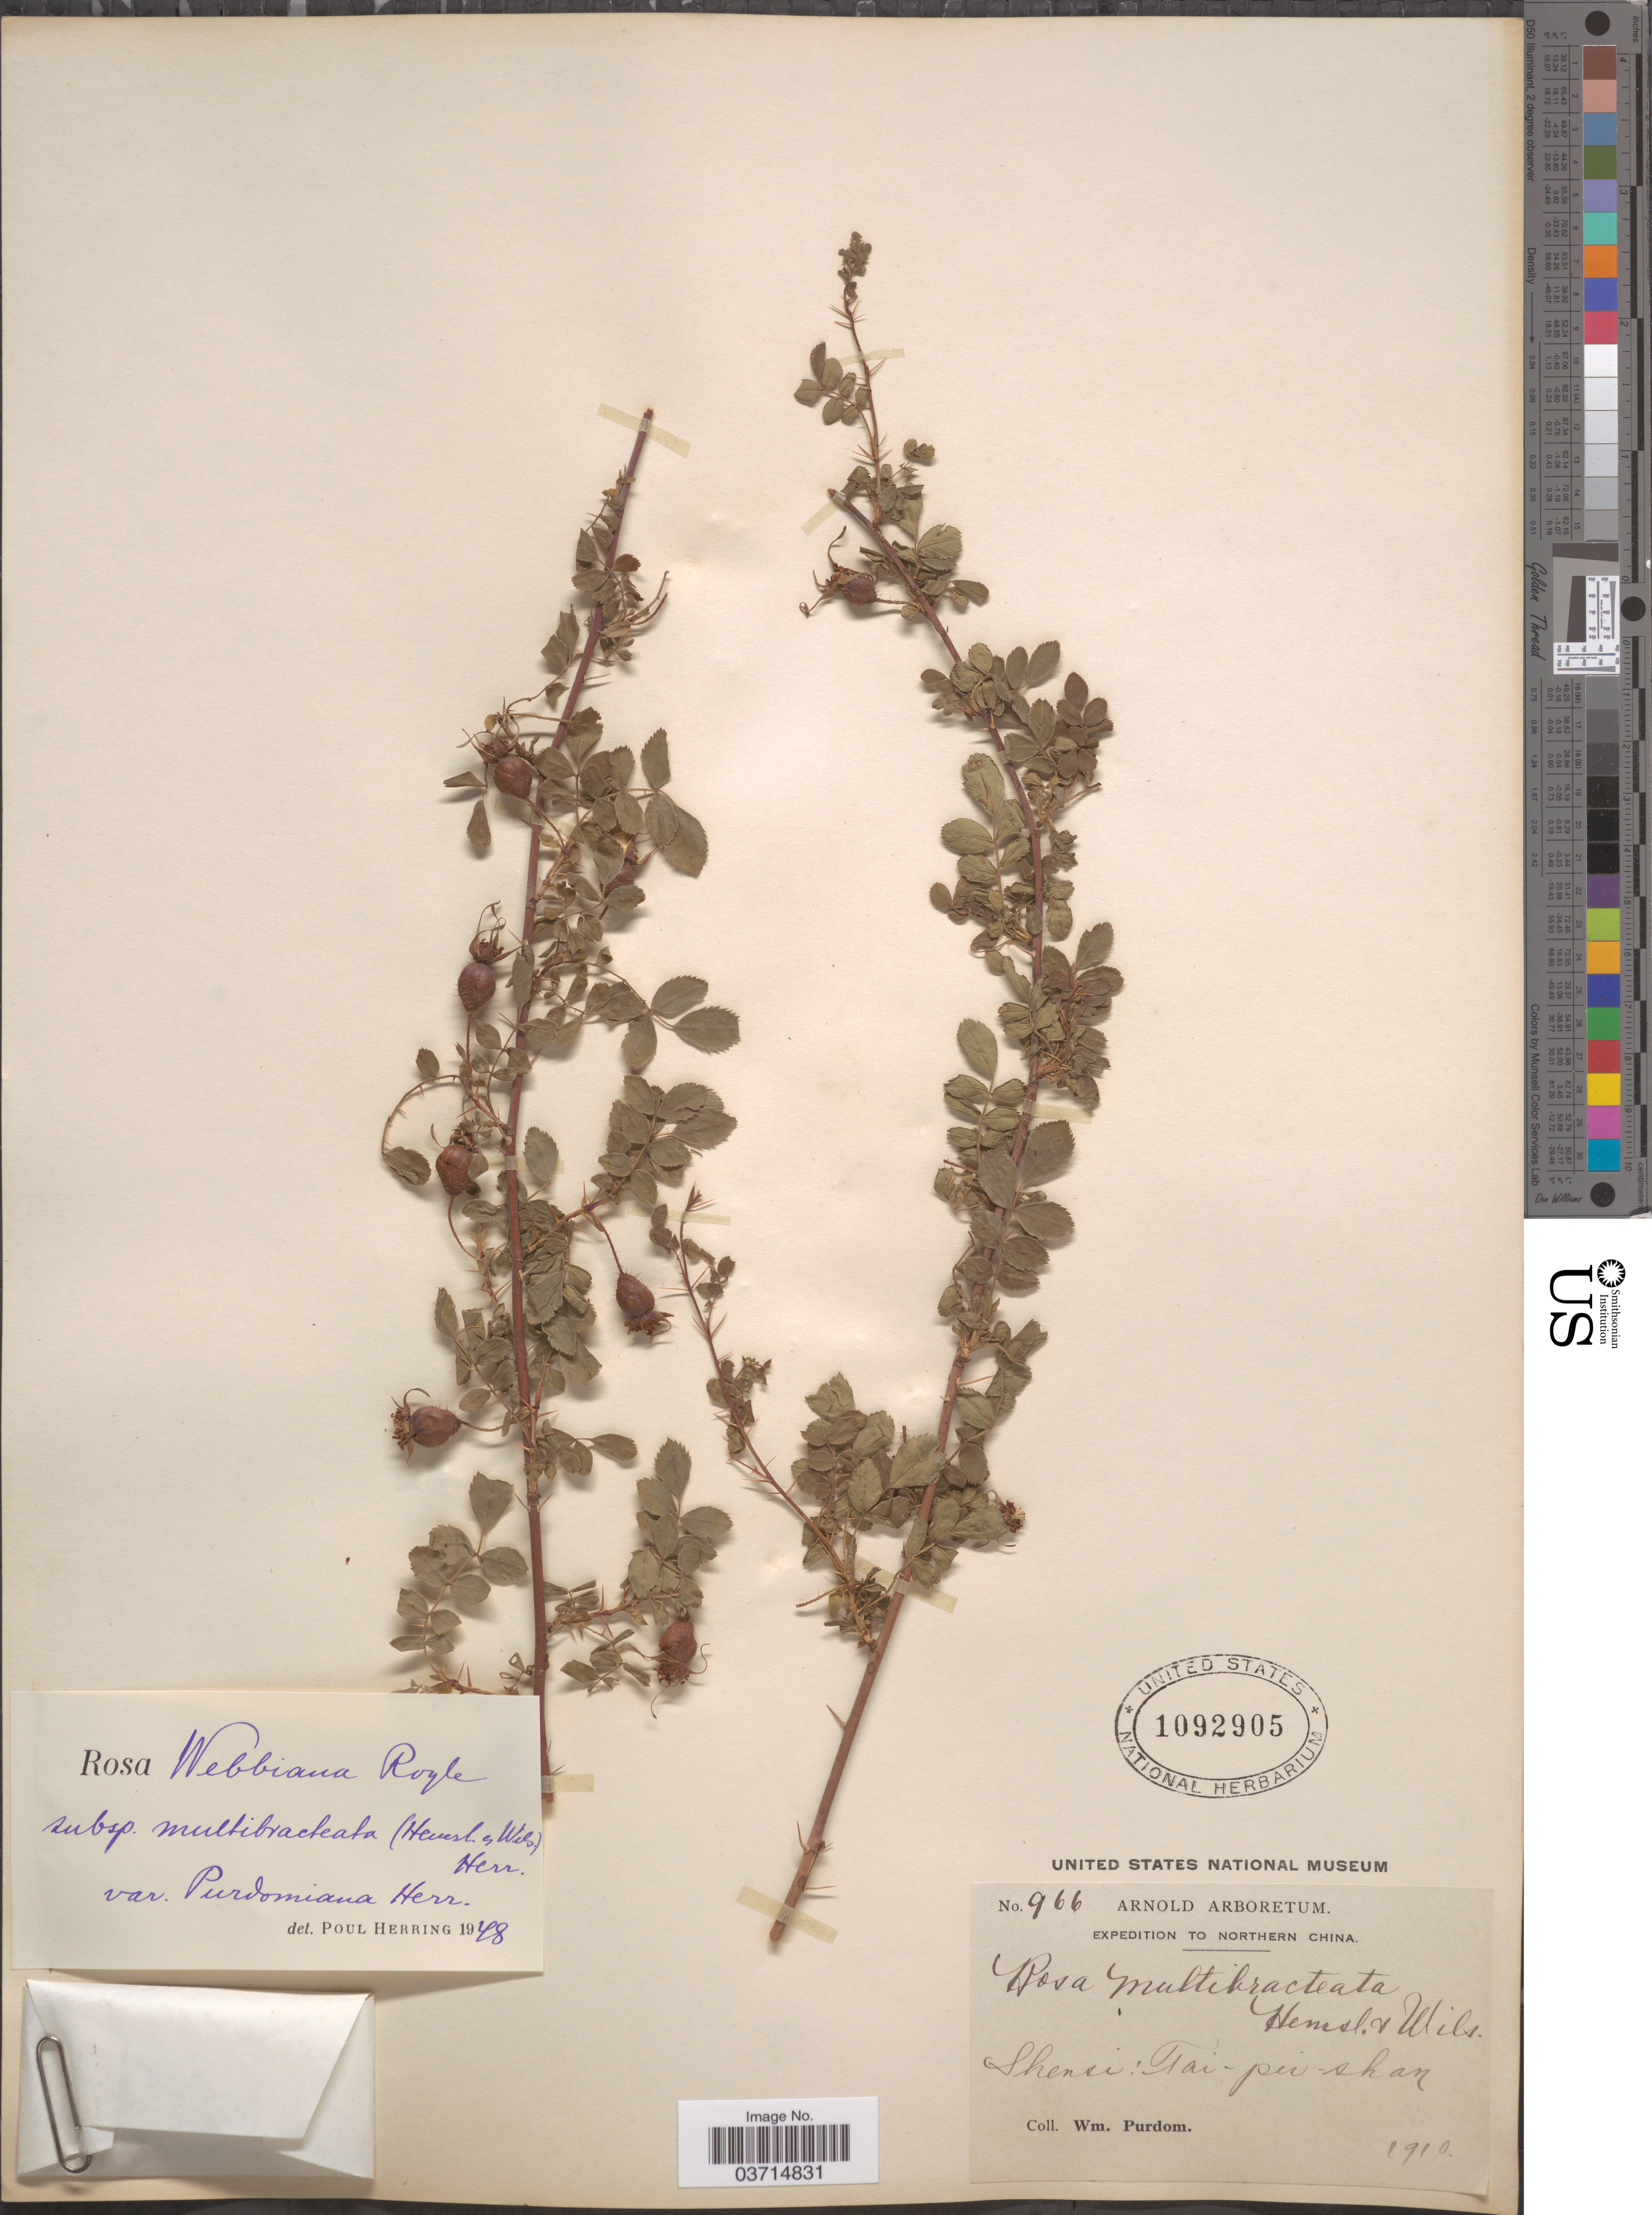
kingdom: Plantae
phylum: Tracheophyta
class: Magnoliopsida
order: Rosales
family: Rosaceae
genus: Rosa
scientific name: Rosa multibracteata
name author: Hemsl. & E.H. Wilson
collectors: W. Purdom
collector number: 966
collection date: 1910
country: China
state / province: Shaanxi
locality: Northern China. Shensi: Tai-pei-shan.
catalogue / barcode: US 1092905